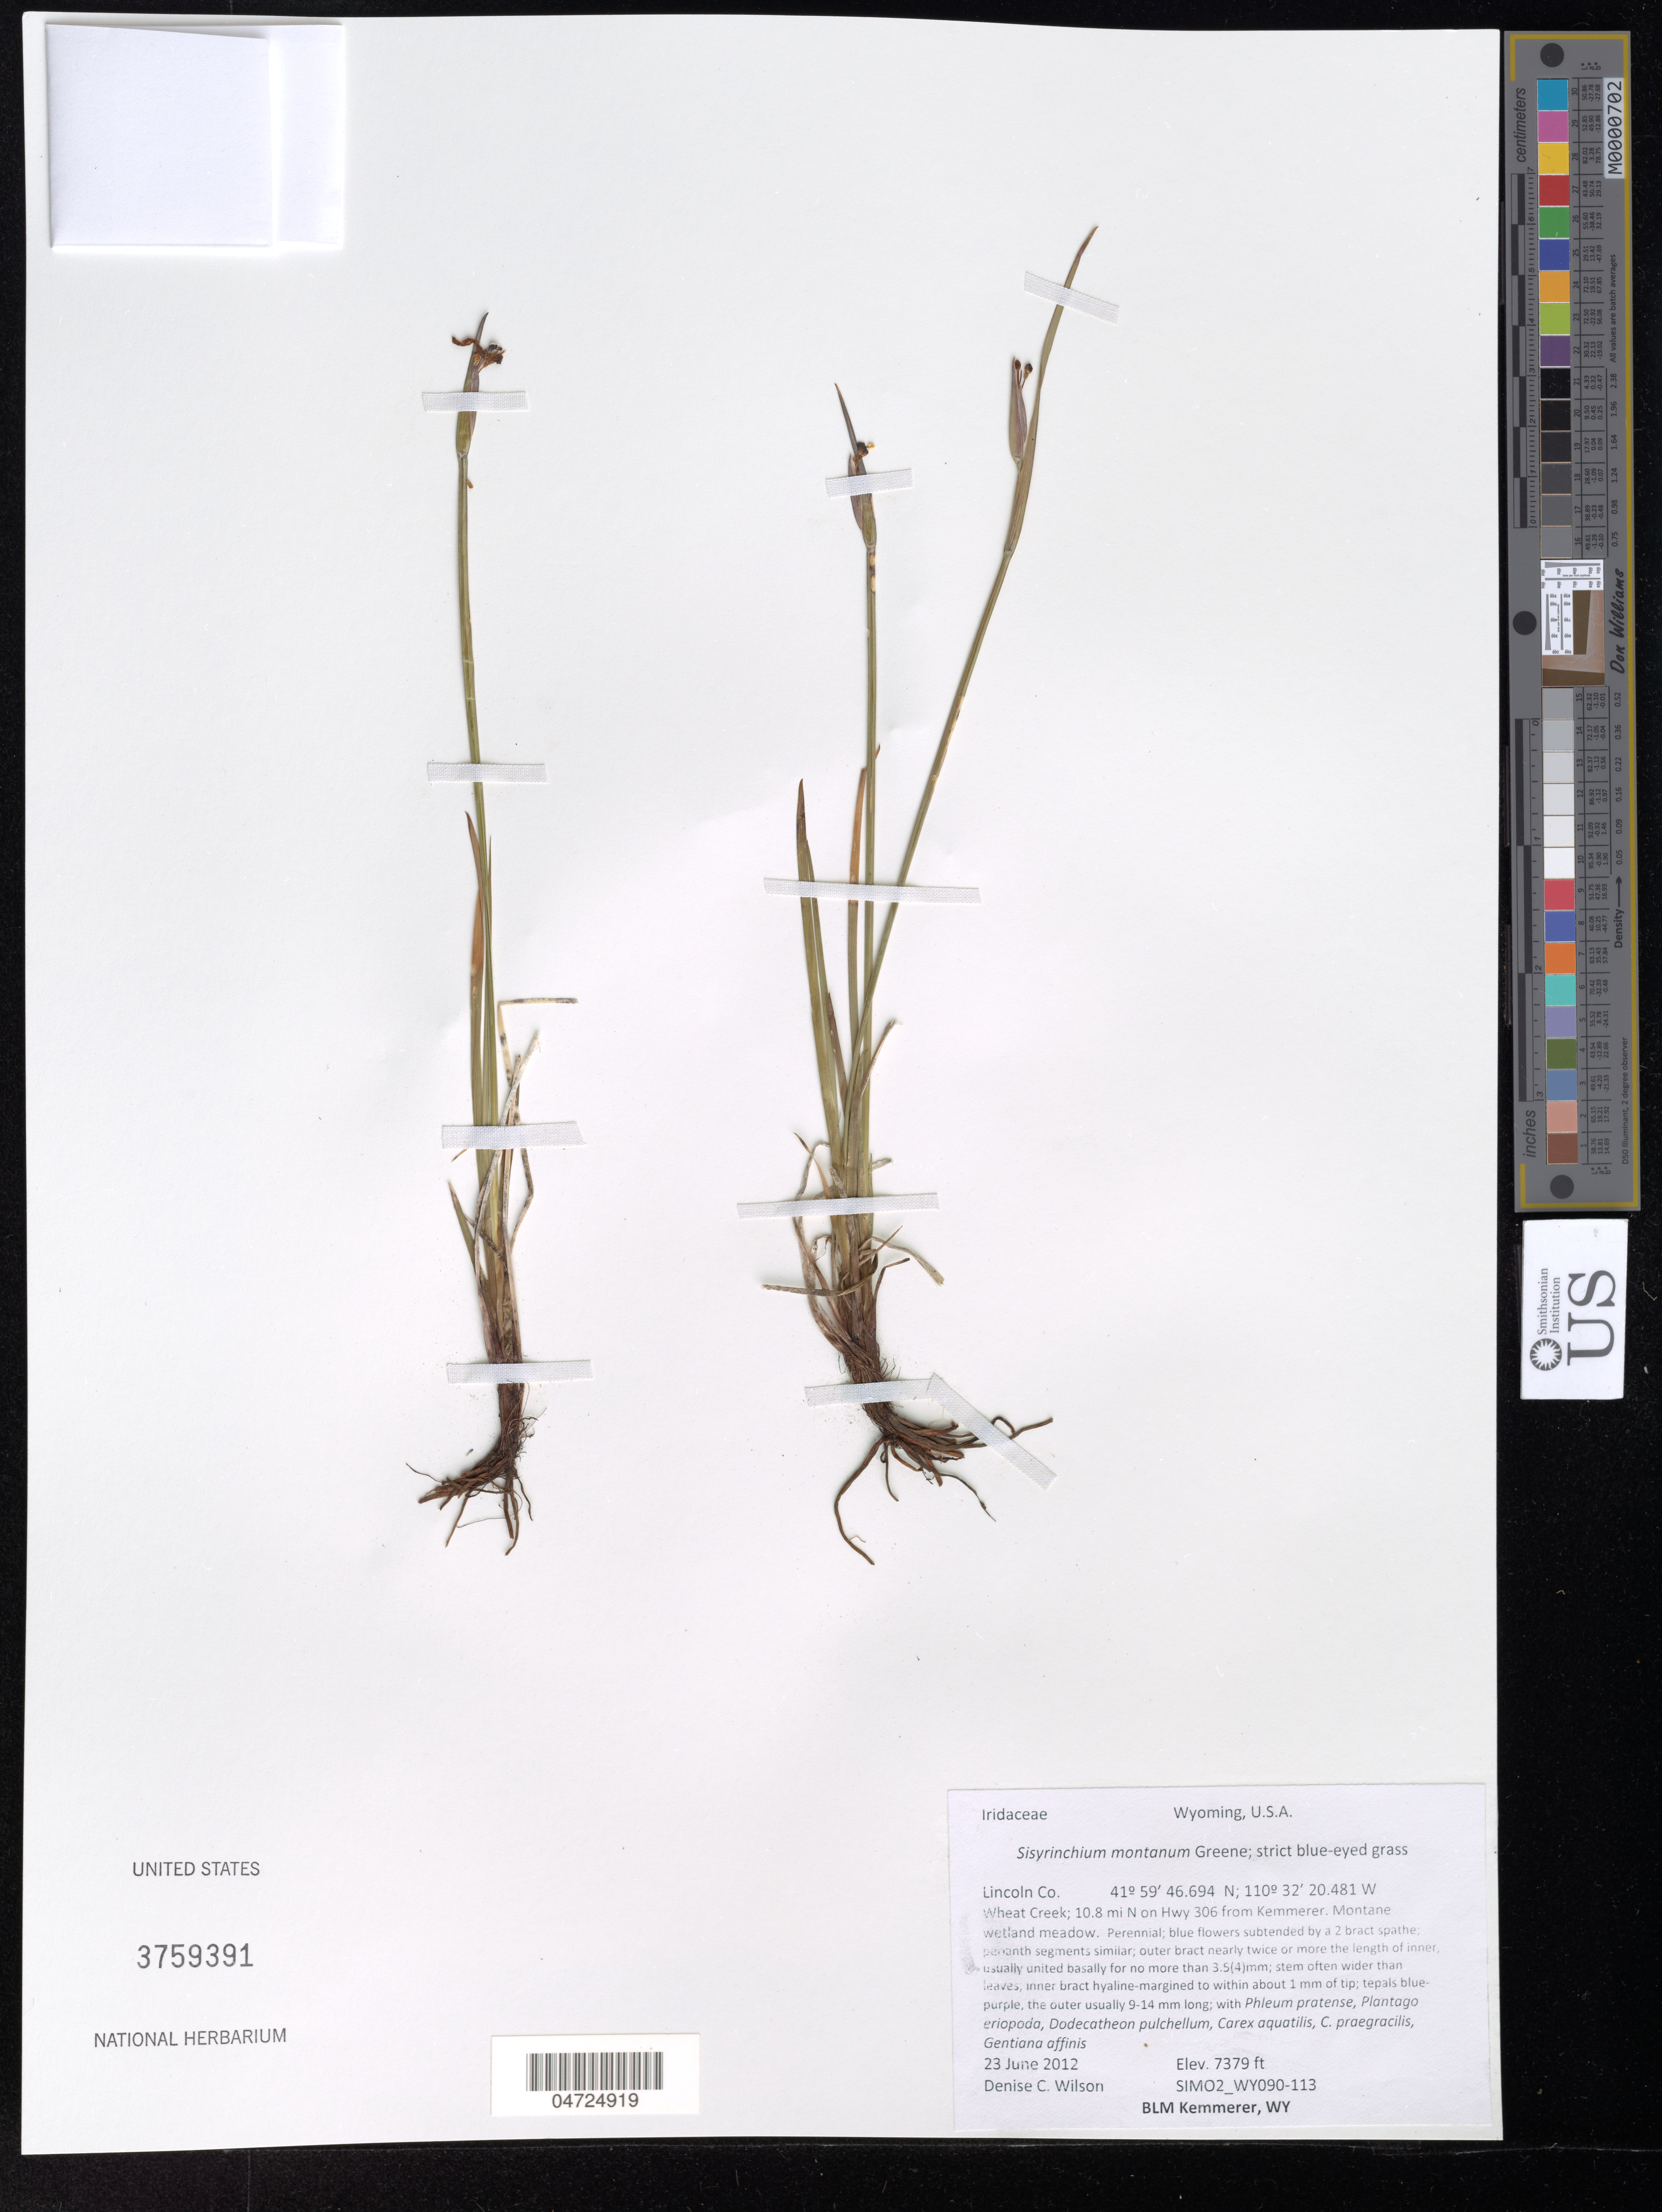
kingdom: Plantae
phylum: Tracheophyta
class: Liliopsida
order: Asparagales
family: Iridaceae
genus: Sisyrinchium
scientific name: Sisyrinchium montanum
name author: Greene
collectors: D. Wilson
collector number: SIMO2_WY090-113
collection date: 2012-06-23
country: United States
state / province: Wyoming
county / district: Lincoln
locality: Lincoln Co. Wheat Creek; 10.8 mi N on Hwy 306 from Kemmerer.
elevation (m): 2249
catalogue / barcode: US 3759391